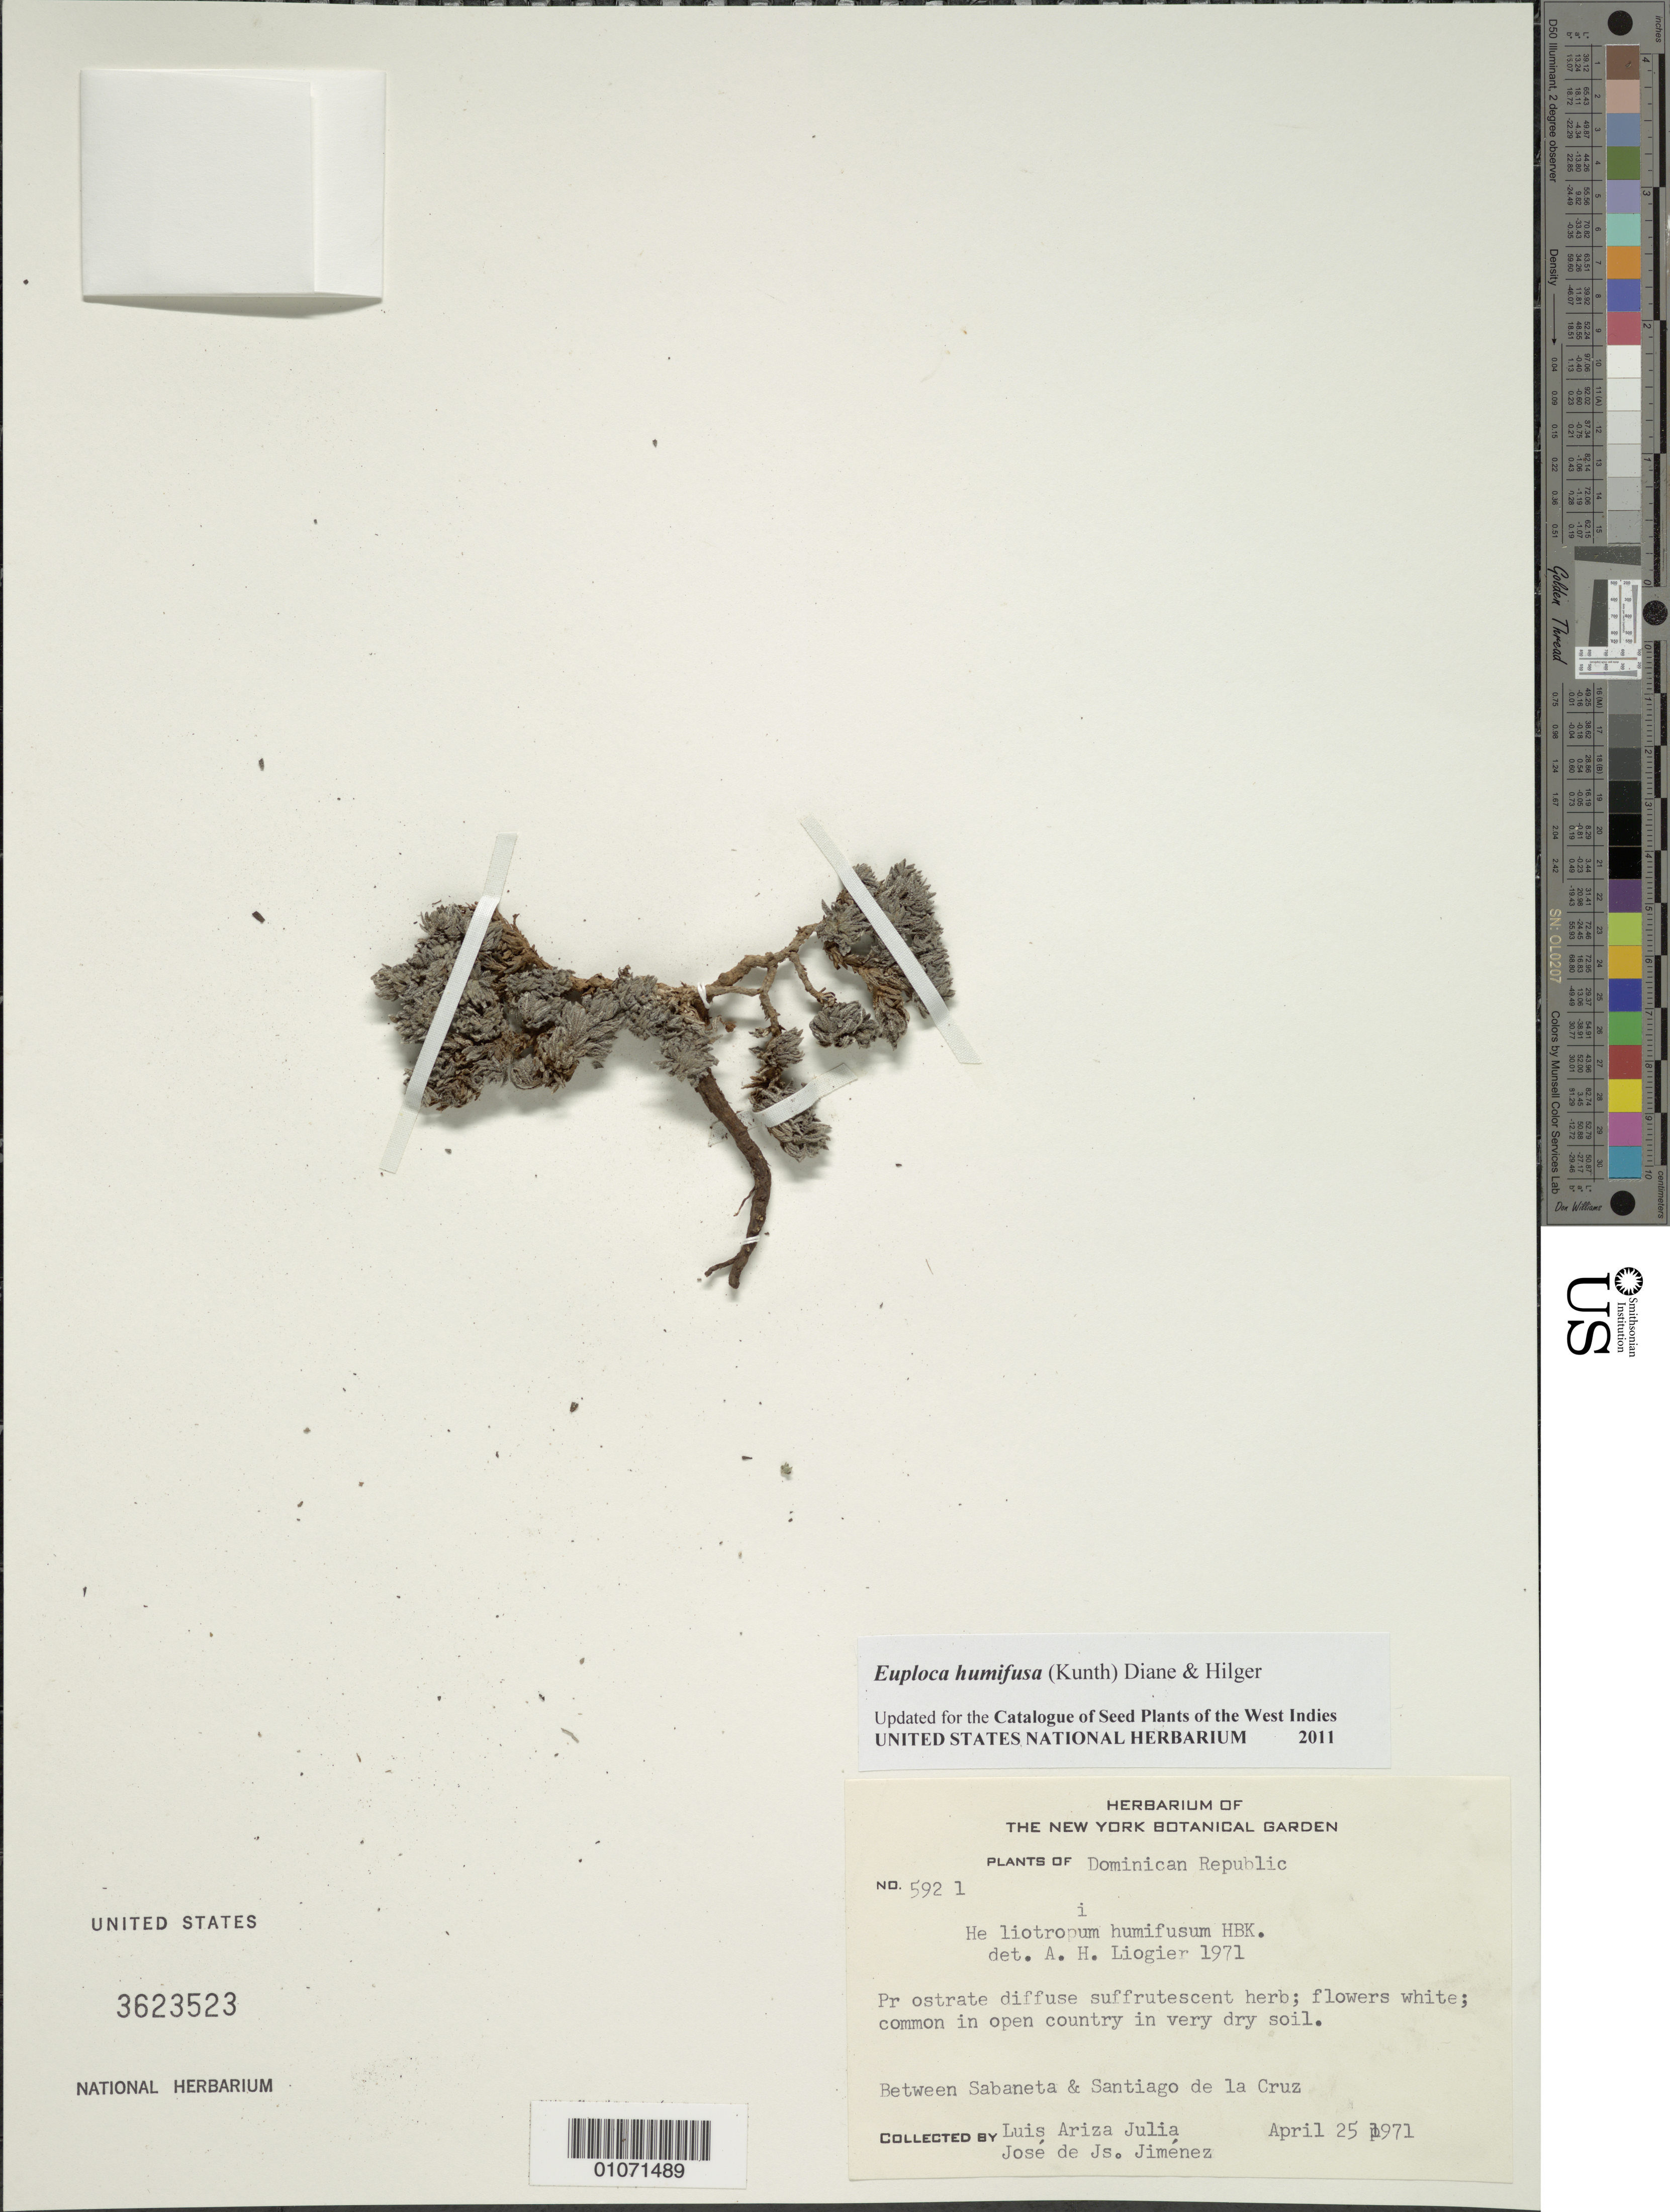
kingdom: Plantae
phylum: Tracheophyta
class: Magnoliopsida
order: Boraginales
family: Heliotropiaceae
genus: Euploca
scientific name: Euploca humifusa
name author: (Kunth) Diane & Hilger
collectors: L. Ariza-Julia & J. J. Jiménez Almonte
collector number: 592-1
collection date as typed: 25 Apr 1971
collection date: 1971-04-25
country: Dominican Republic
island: Hispaniola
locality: Sabaneta to Santiago de la Cruz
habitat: Common in open country in very dry soil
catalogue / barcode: US 3623523